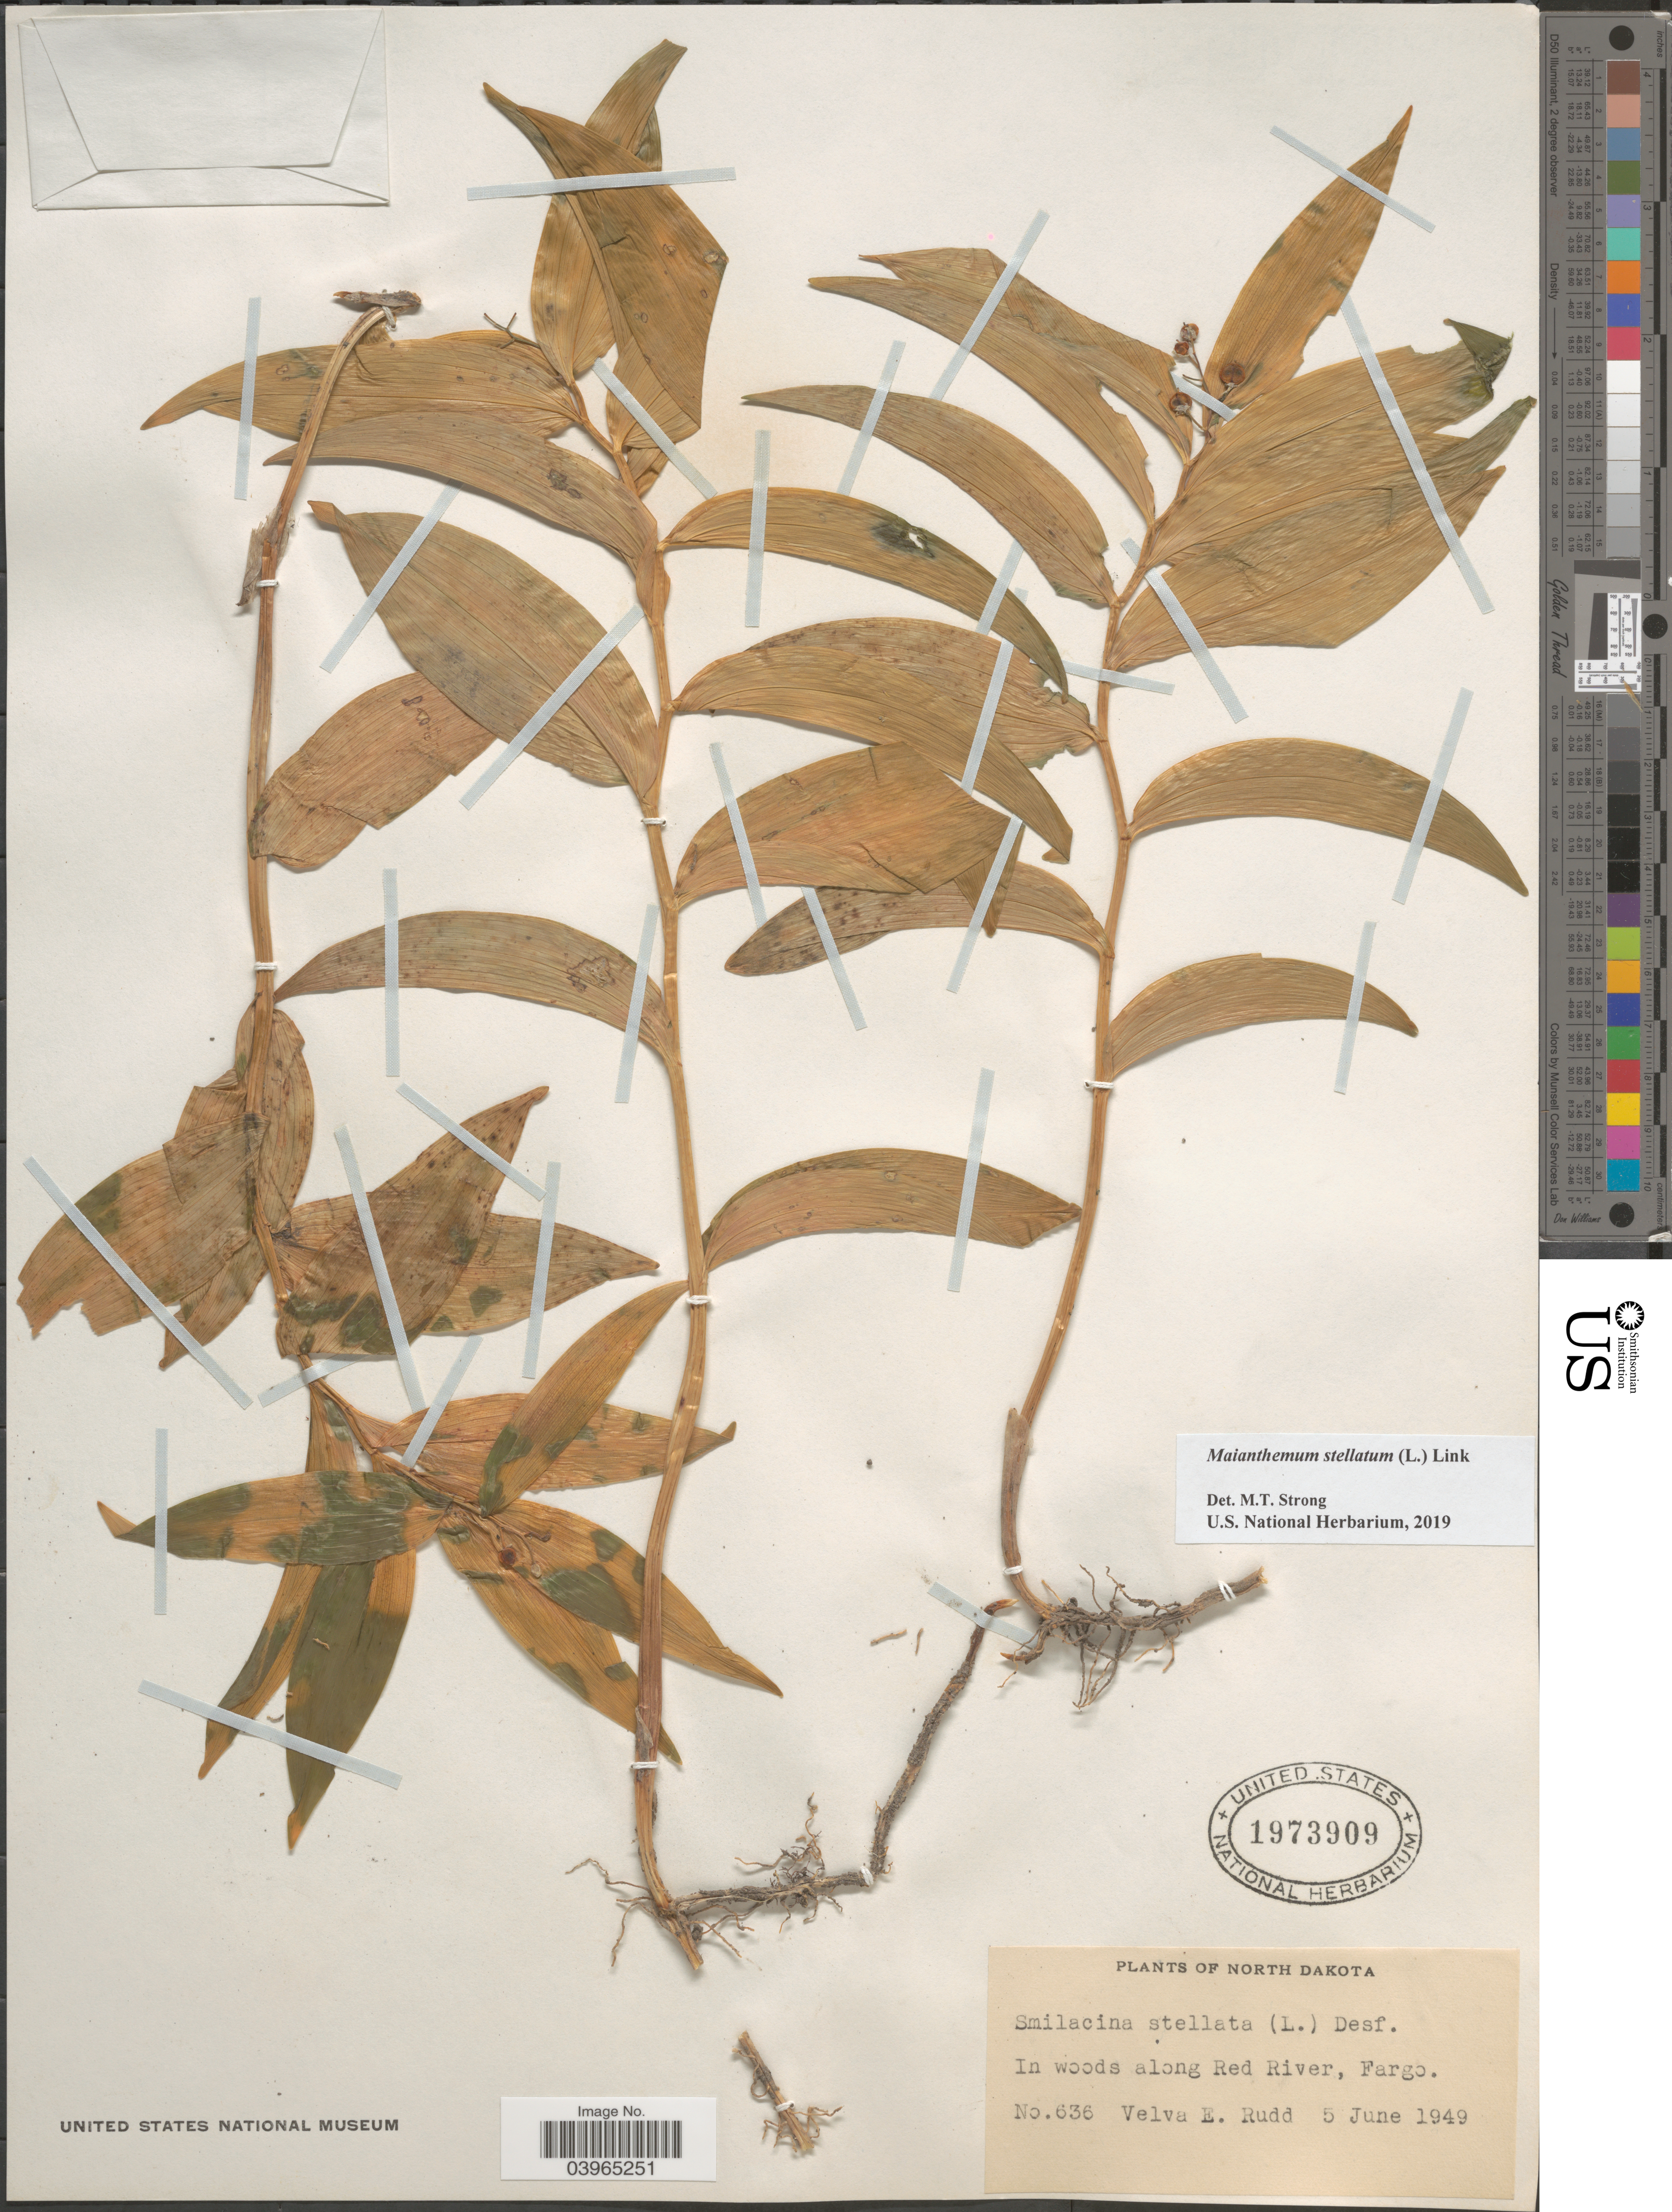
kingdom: Plantae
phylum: Tracheophyta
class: Liliopsida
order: Asparagales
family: Asparagaceae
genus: Maianthemum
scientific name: Maianthemum stellatum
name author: (L.) Link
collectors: V. E. Rudd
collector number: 636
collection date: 1949-06-05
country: United States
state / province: North Dakota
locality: In woods along Red River, Fargo.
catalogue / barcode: US 1973909